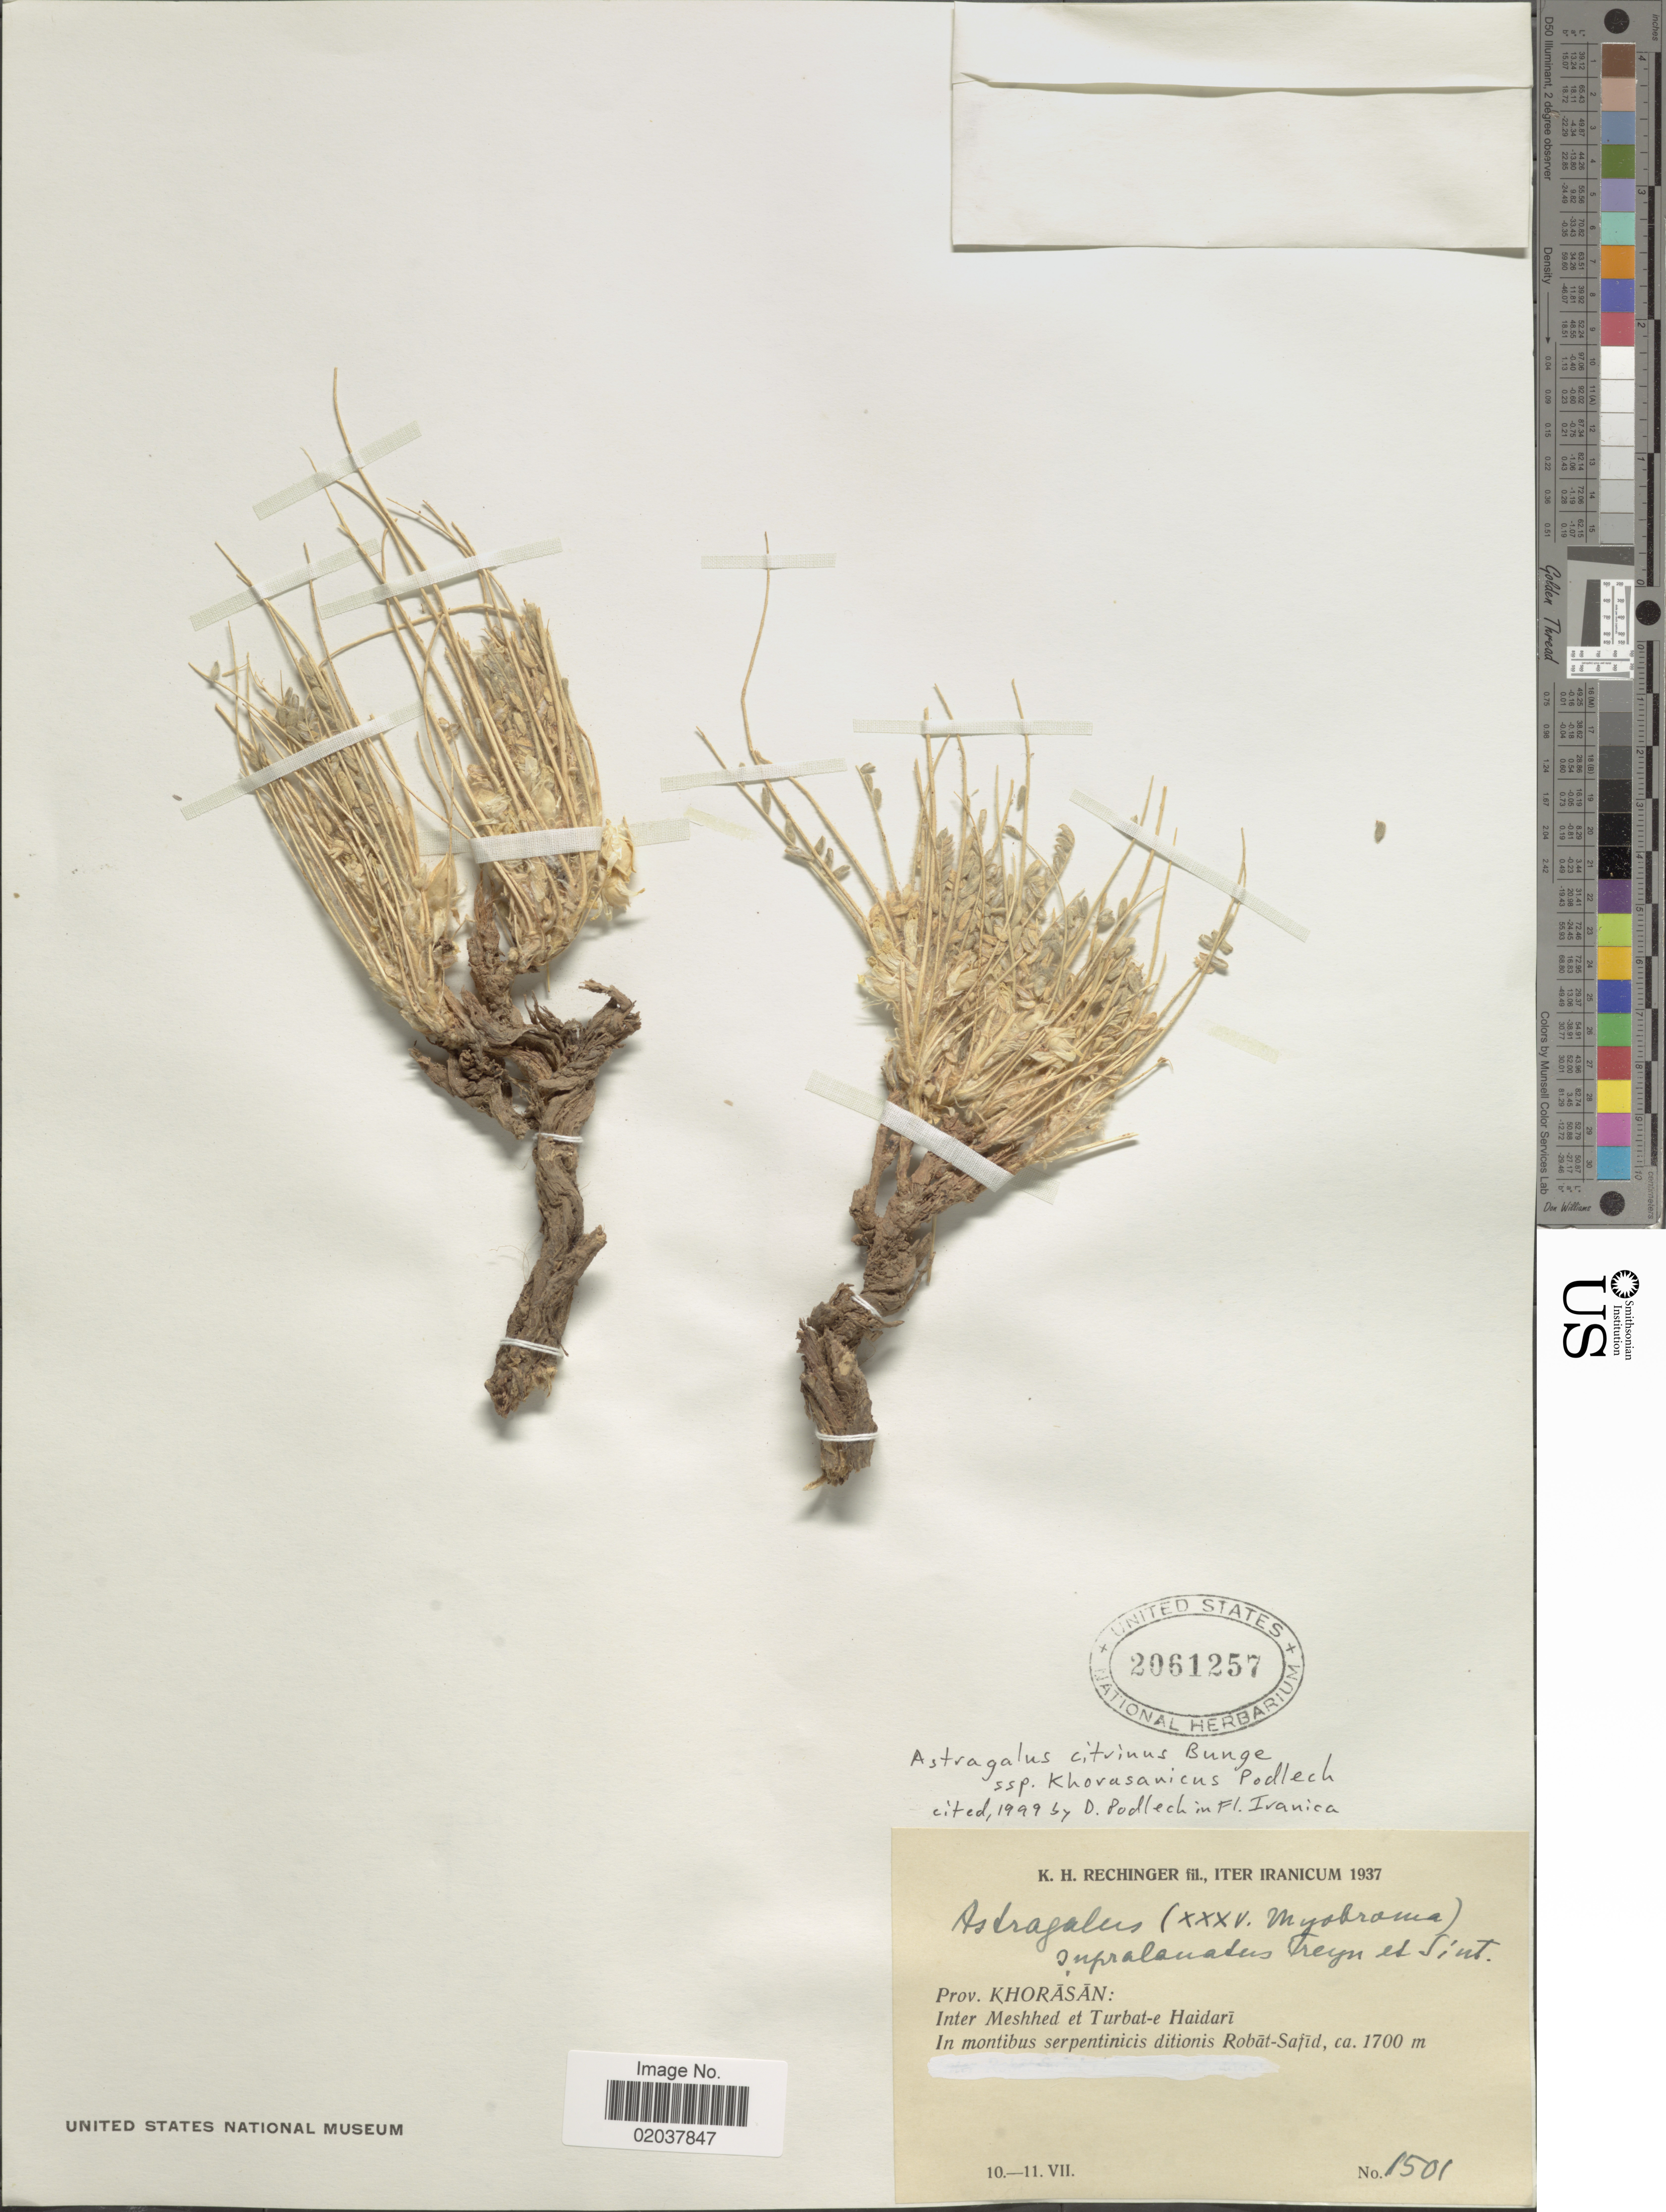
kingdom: Plantae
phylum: Tracheophyta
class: Magnoliopsida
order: Fabales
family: Fabaceae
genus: Astragalus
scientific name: Astragalus citrinus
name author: Bunge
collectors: K. H. Rechinger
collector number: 1501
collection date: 1937-07-10/1937-07-11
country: Iran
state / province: Khorasan [obsolete]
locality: Inter Meshed et Turbat-e Haidari, ditionis Robat-Safid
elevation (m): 1700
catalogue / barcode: US 2061257